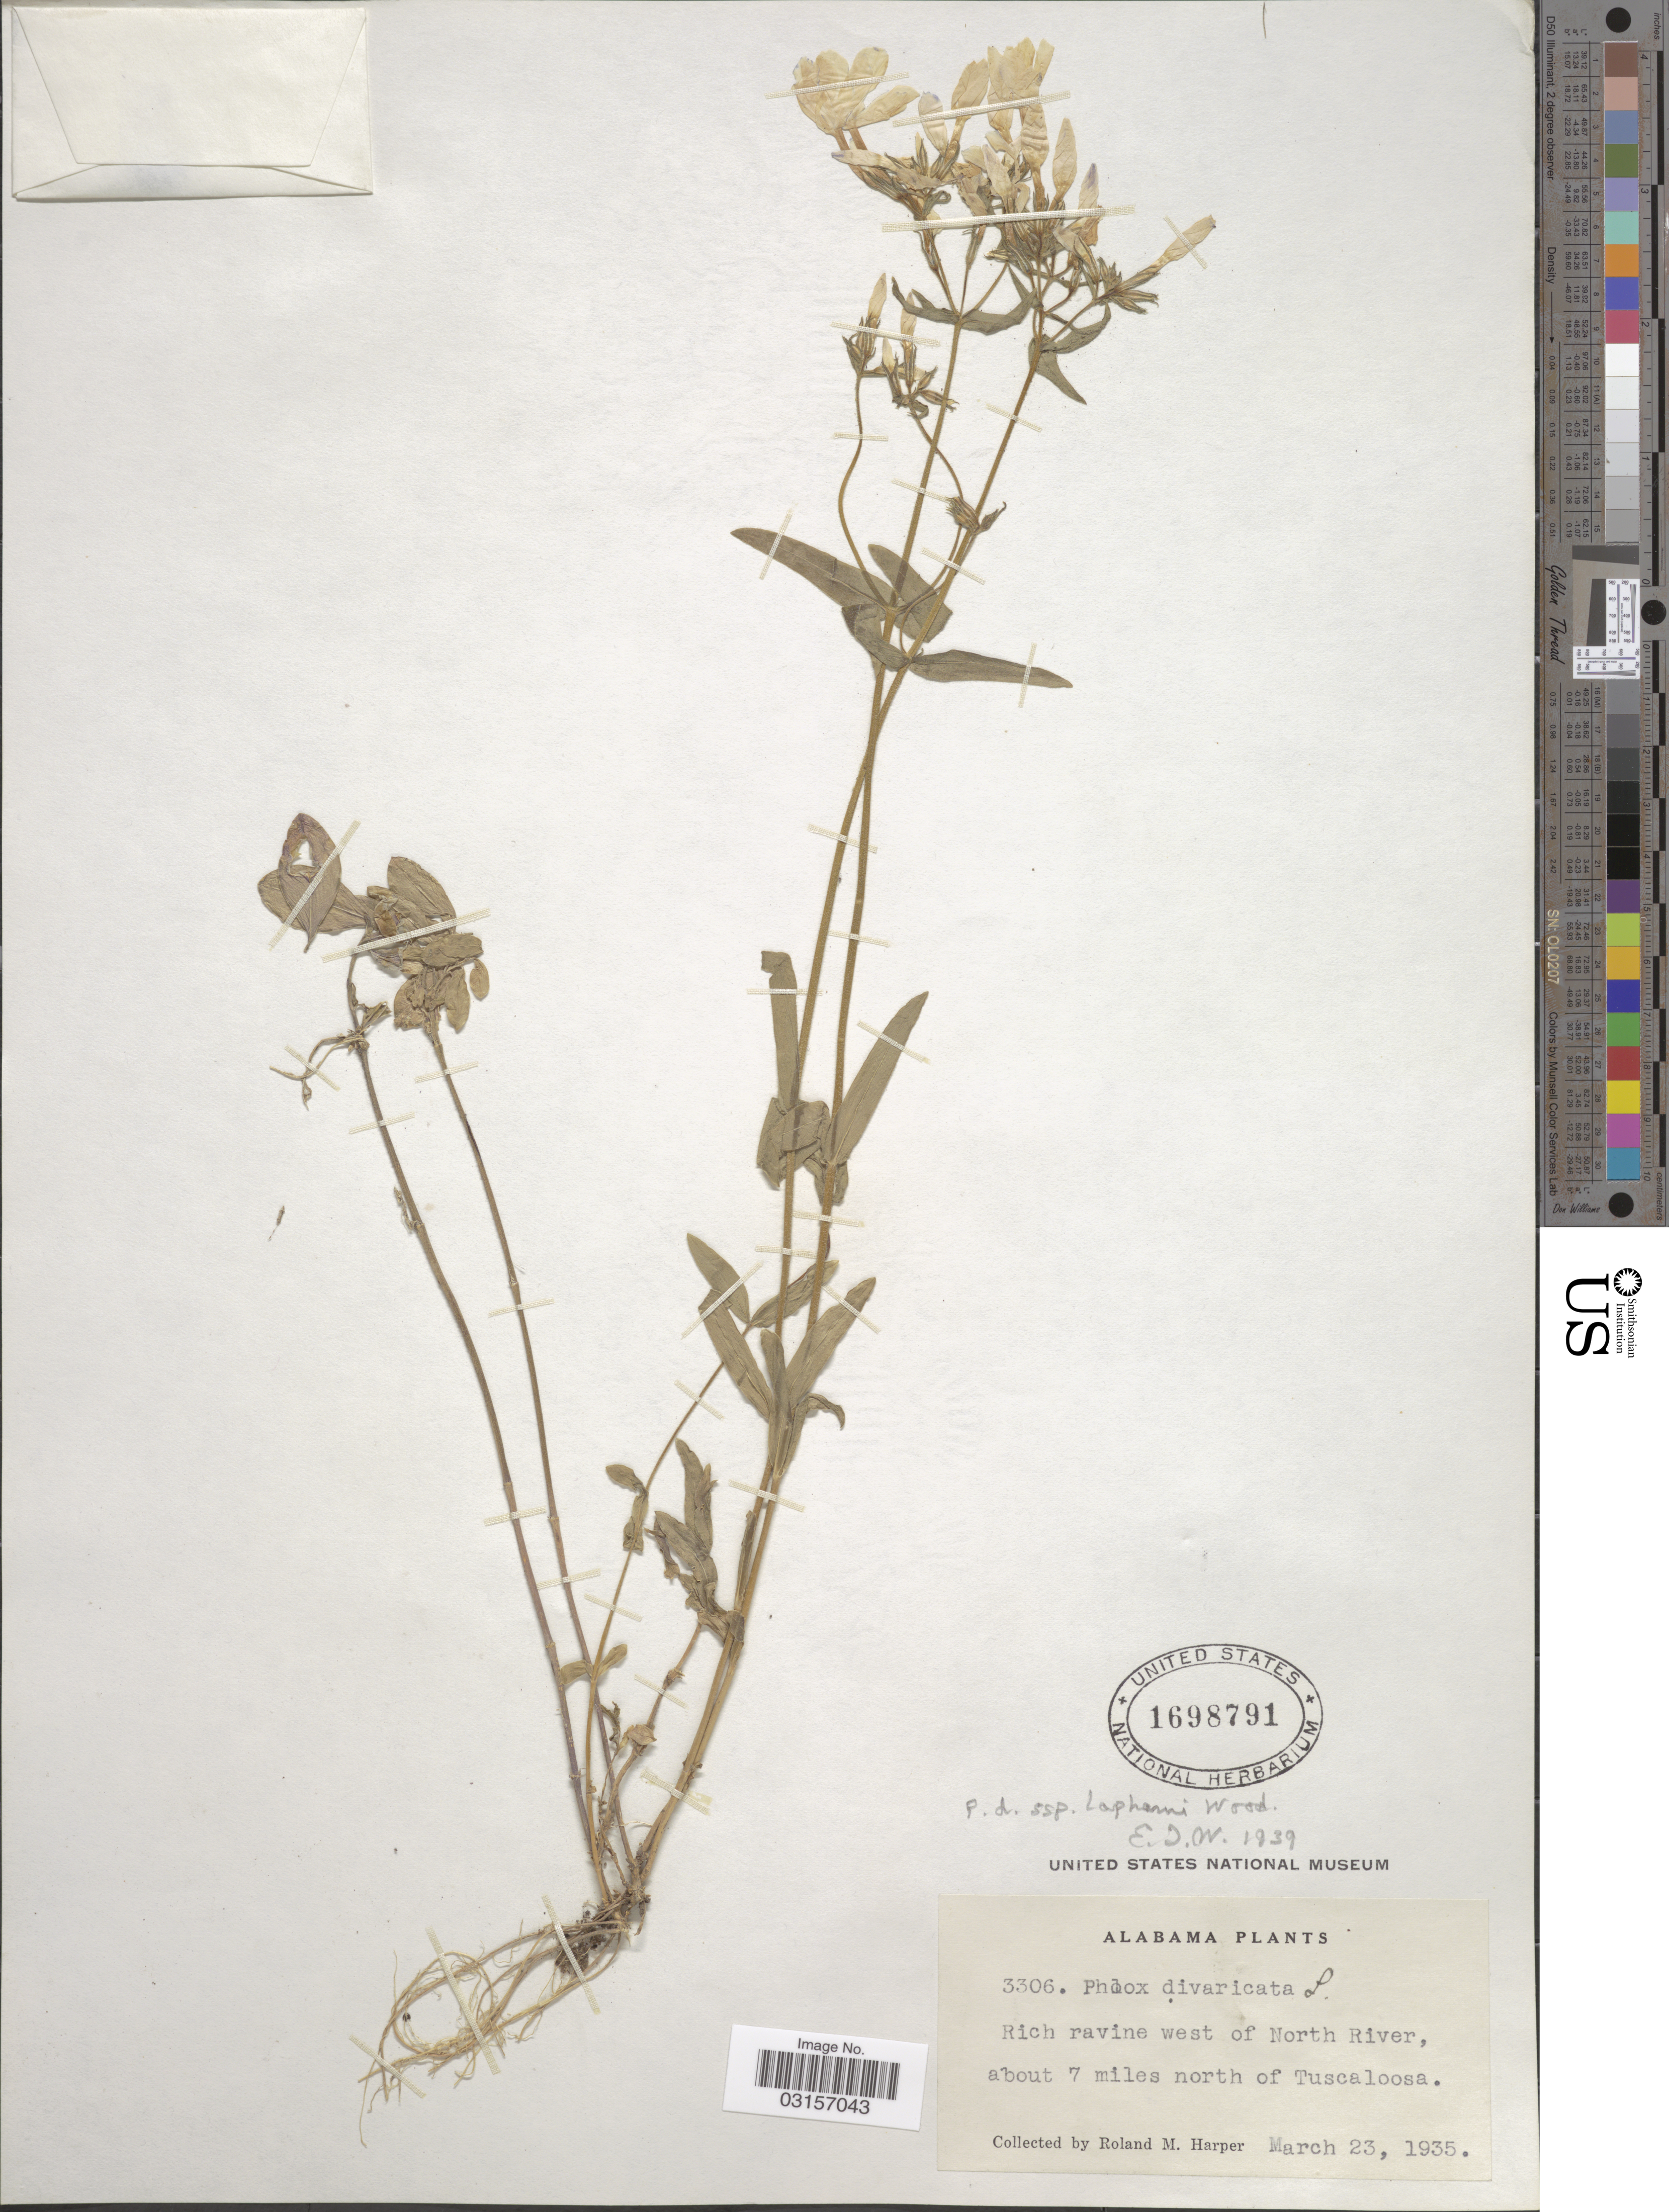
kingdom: Plantae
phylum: Tracheophyta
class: Magnoliopsida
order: Ericales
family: Polemoniaceae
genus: Phlox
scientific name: Phlox divaricata subsp. laphamii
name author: (Alph. Wood) Wherry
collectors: R. M. Harper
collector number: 3306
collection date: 1935-03-23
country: United States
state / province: Alabama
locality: Rich ravine west of North River, about 7 miles north of Tuscaloosa.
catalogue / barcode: US 1698791